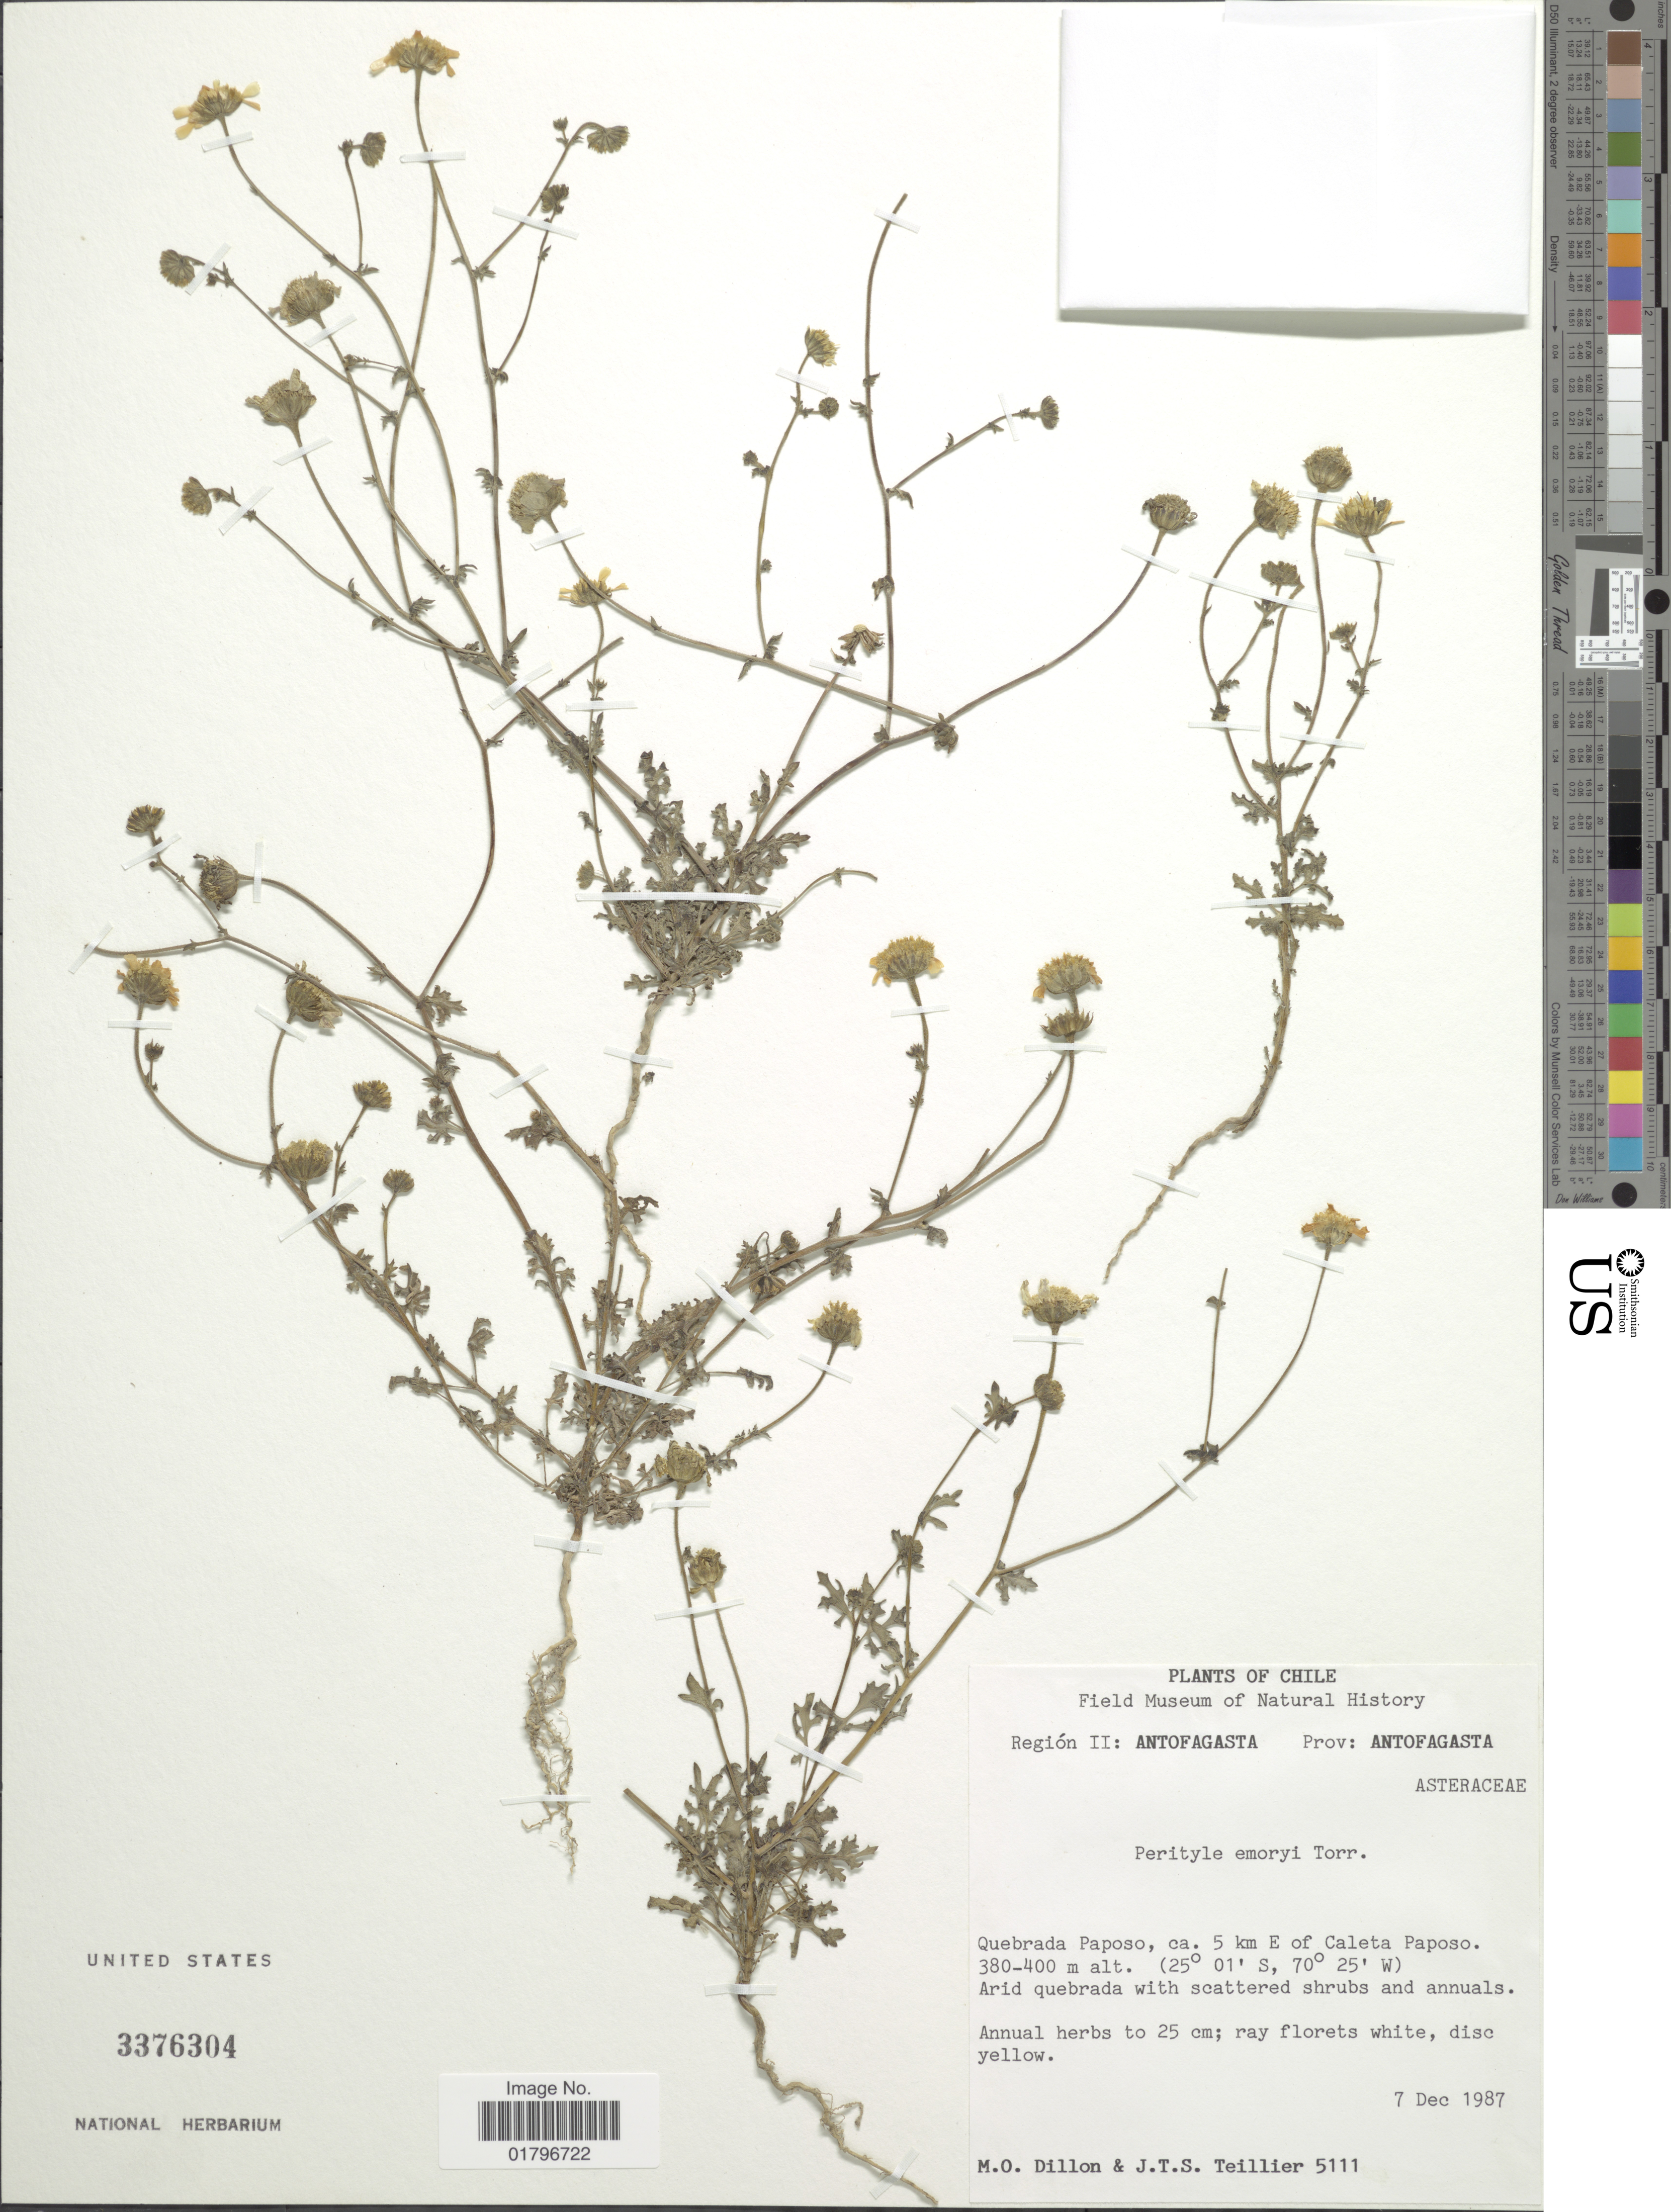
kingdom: Plantae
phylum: Tracheophyta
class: Magnoliopsida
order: Asterales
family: Asteraceae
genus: Perityle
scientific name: Perityle emoryi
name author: Torr.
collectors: M. O. Dillon & J. Teillier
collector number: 5111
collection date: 1987-12-07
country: Chile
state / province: Antofagasta (II)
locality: Región II: Antofagasta. Prov: Antofagasta. Quebrada Paposo, ca. 5 km E of Caleta Paposo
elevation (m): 380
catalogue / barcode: US 3376304